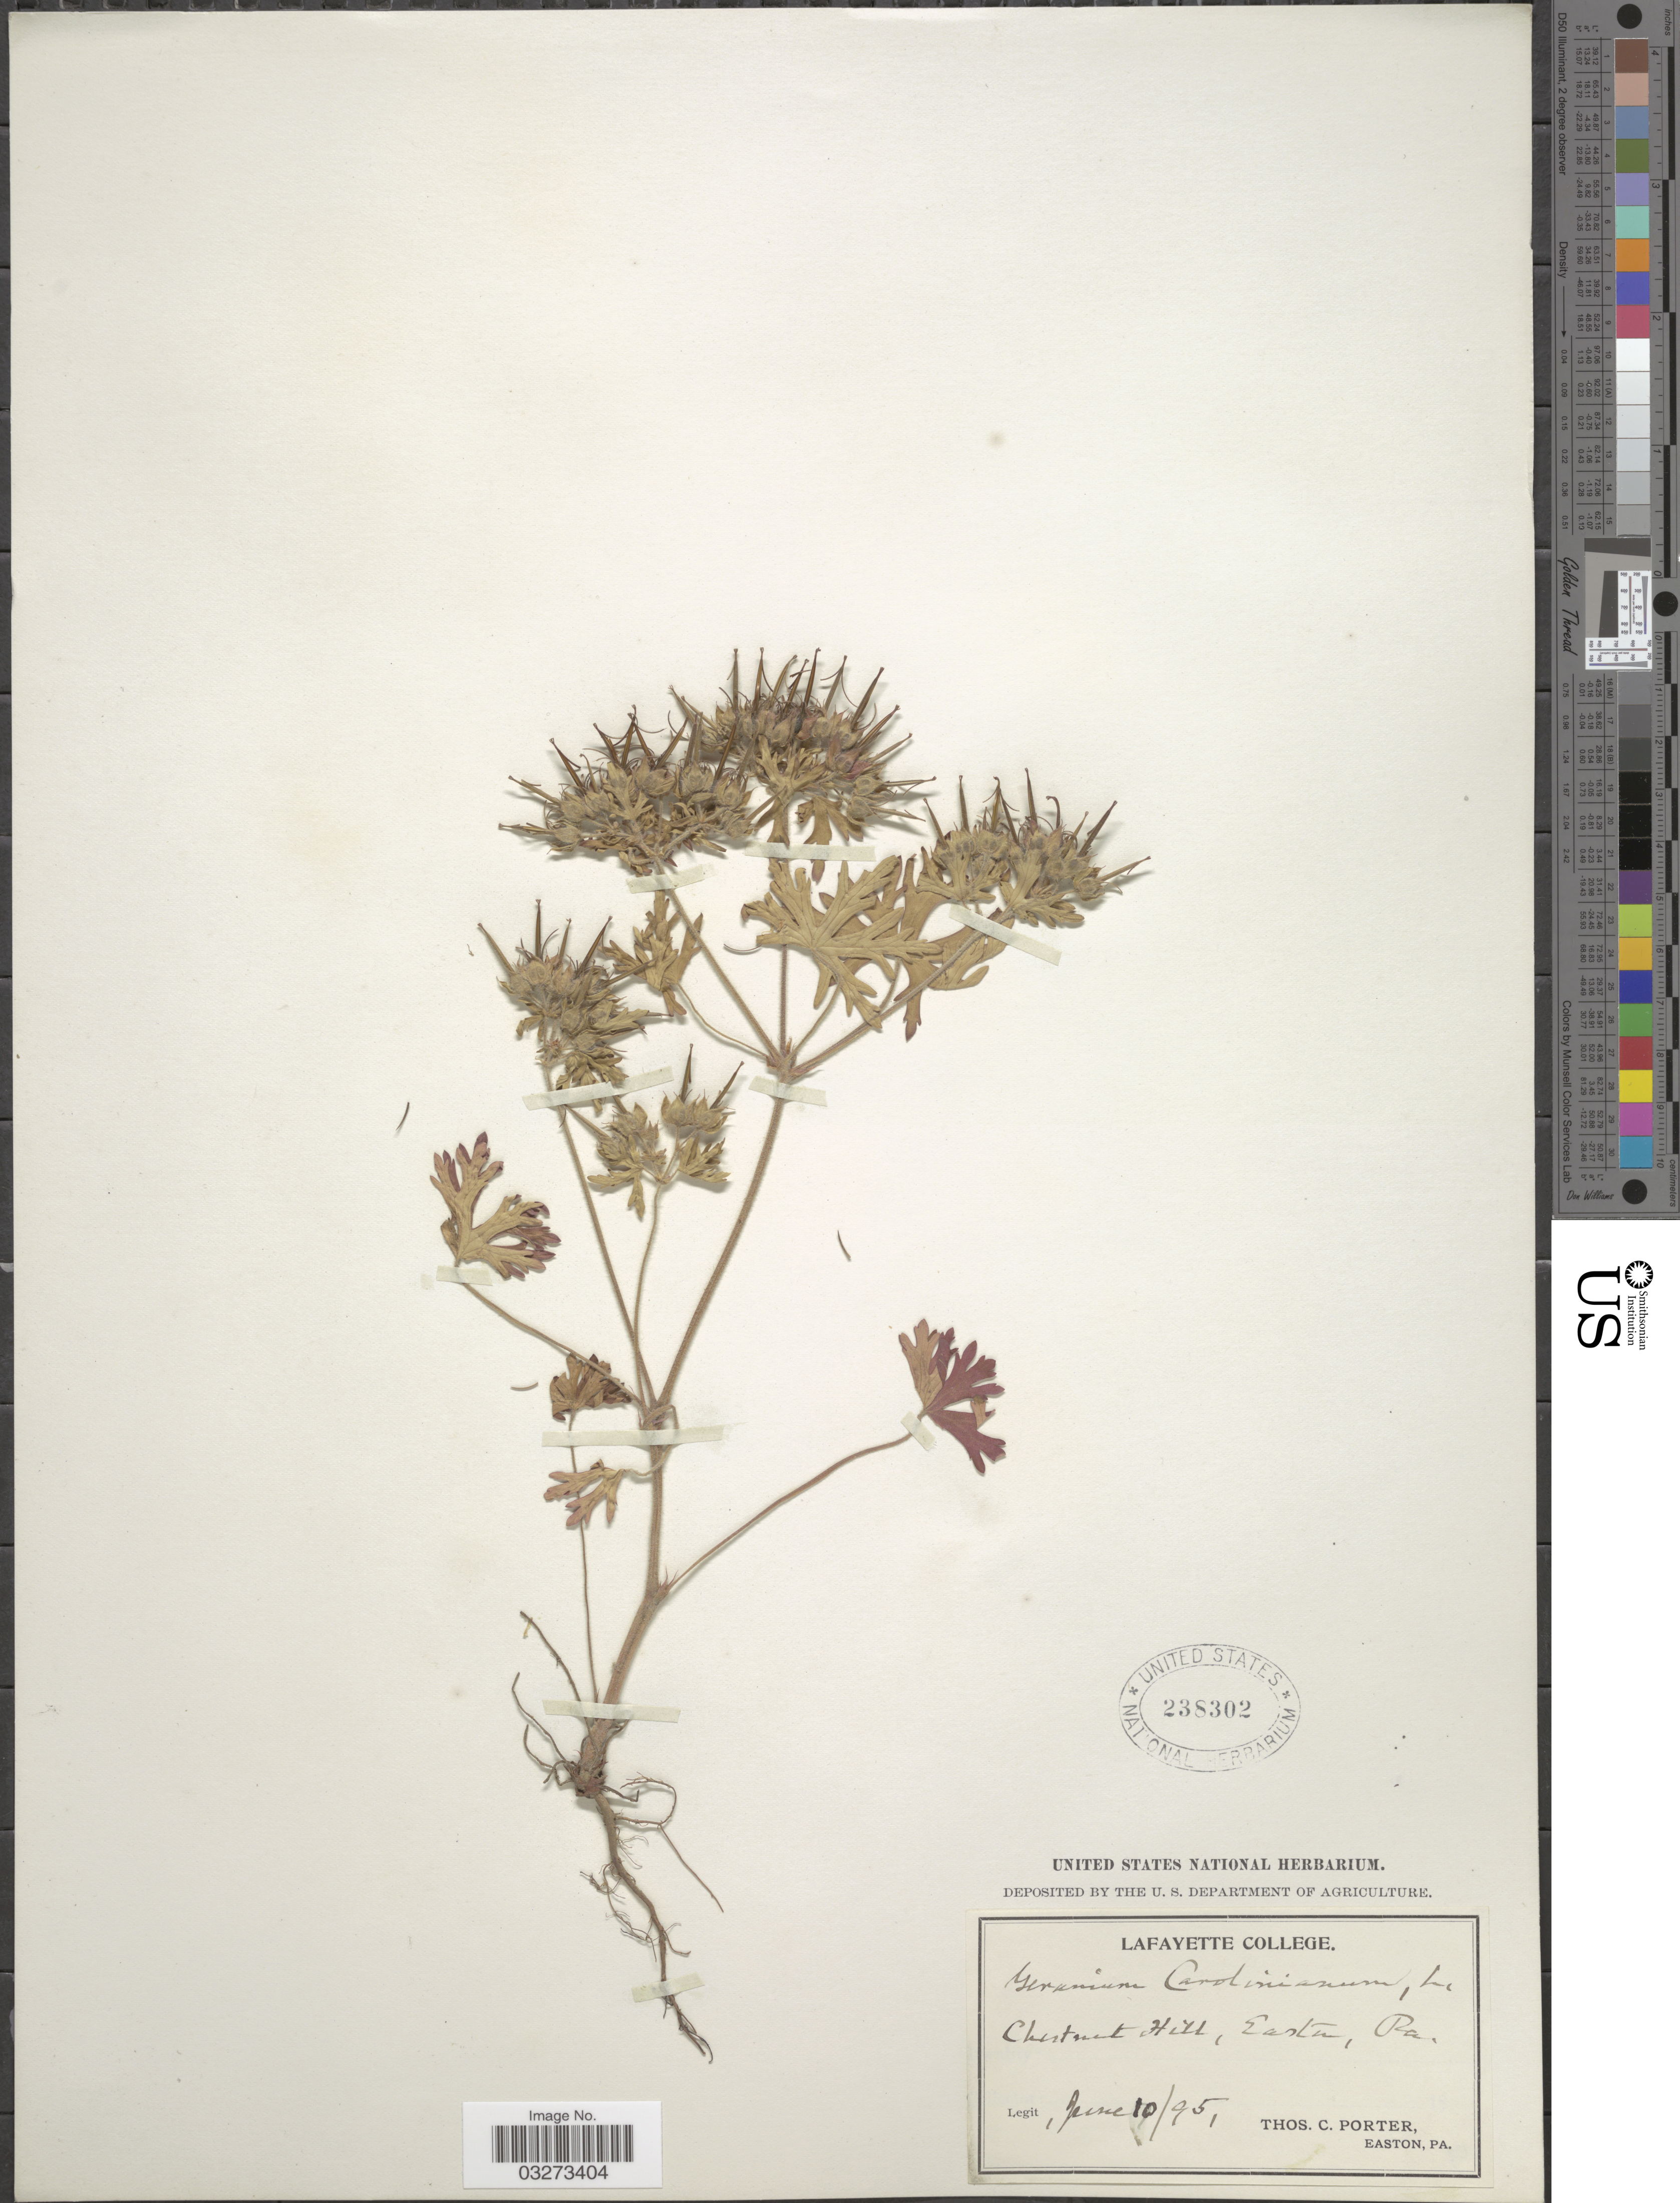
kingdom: Plantae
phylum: Tracheophyta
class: Magnoliopsida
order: Geraniales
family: Geraniaceae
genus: Geranium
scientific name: Geranium carolinianum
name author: L.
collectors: T. Porter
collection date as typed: Transcribed d/m/y: 10/6/95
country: United States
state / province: Pennsylvania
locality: Chestnut Hill, Easton.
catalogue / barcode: US 238302